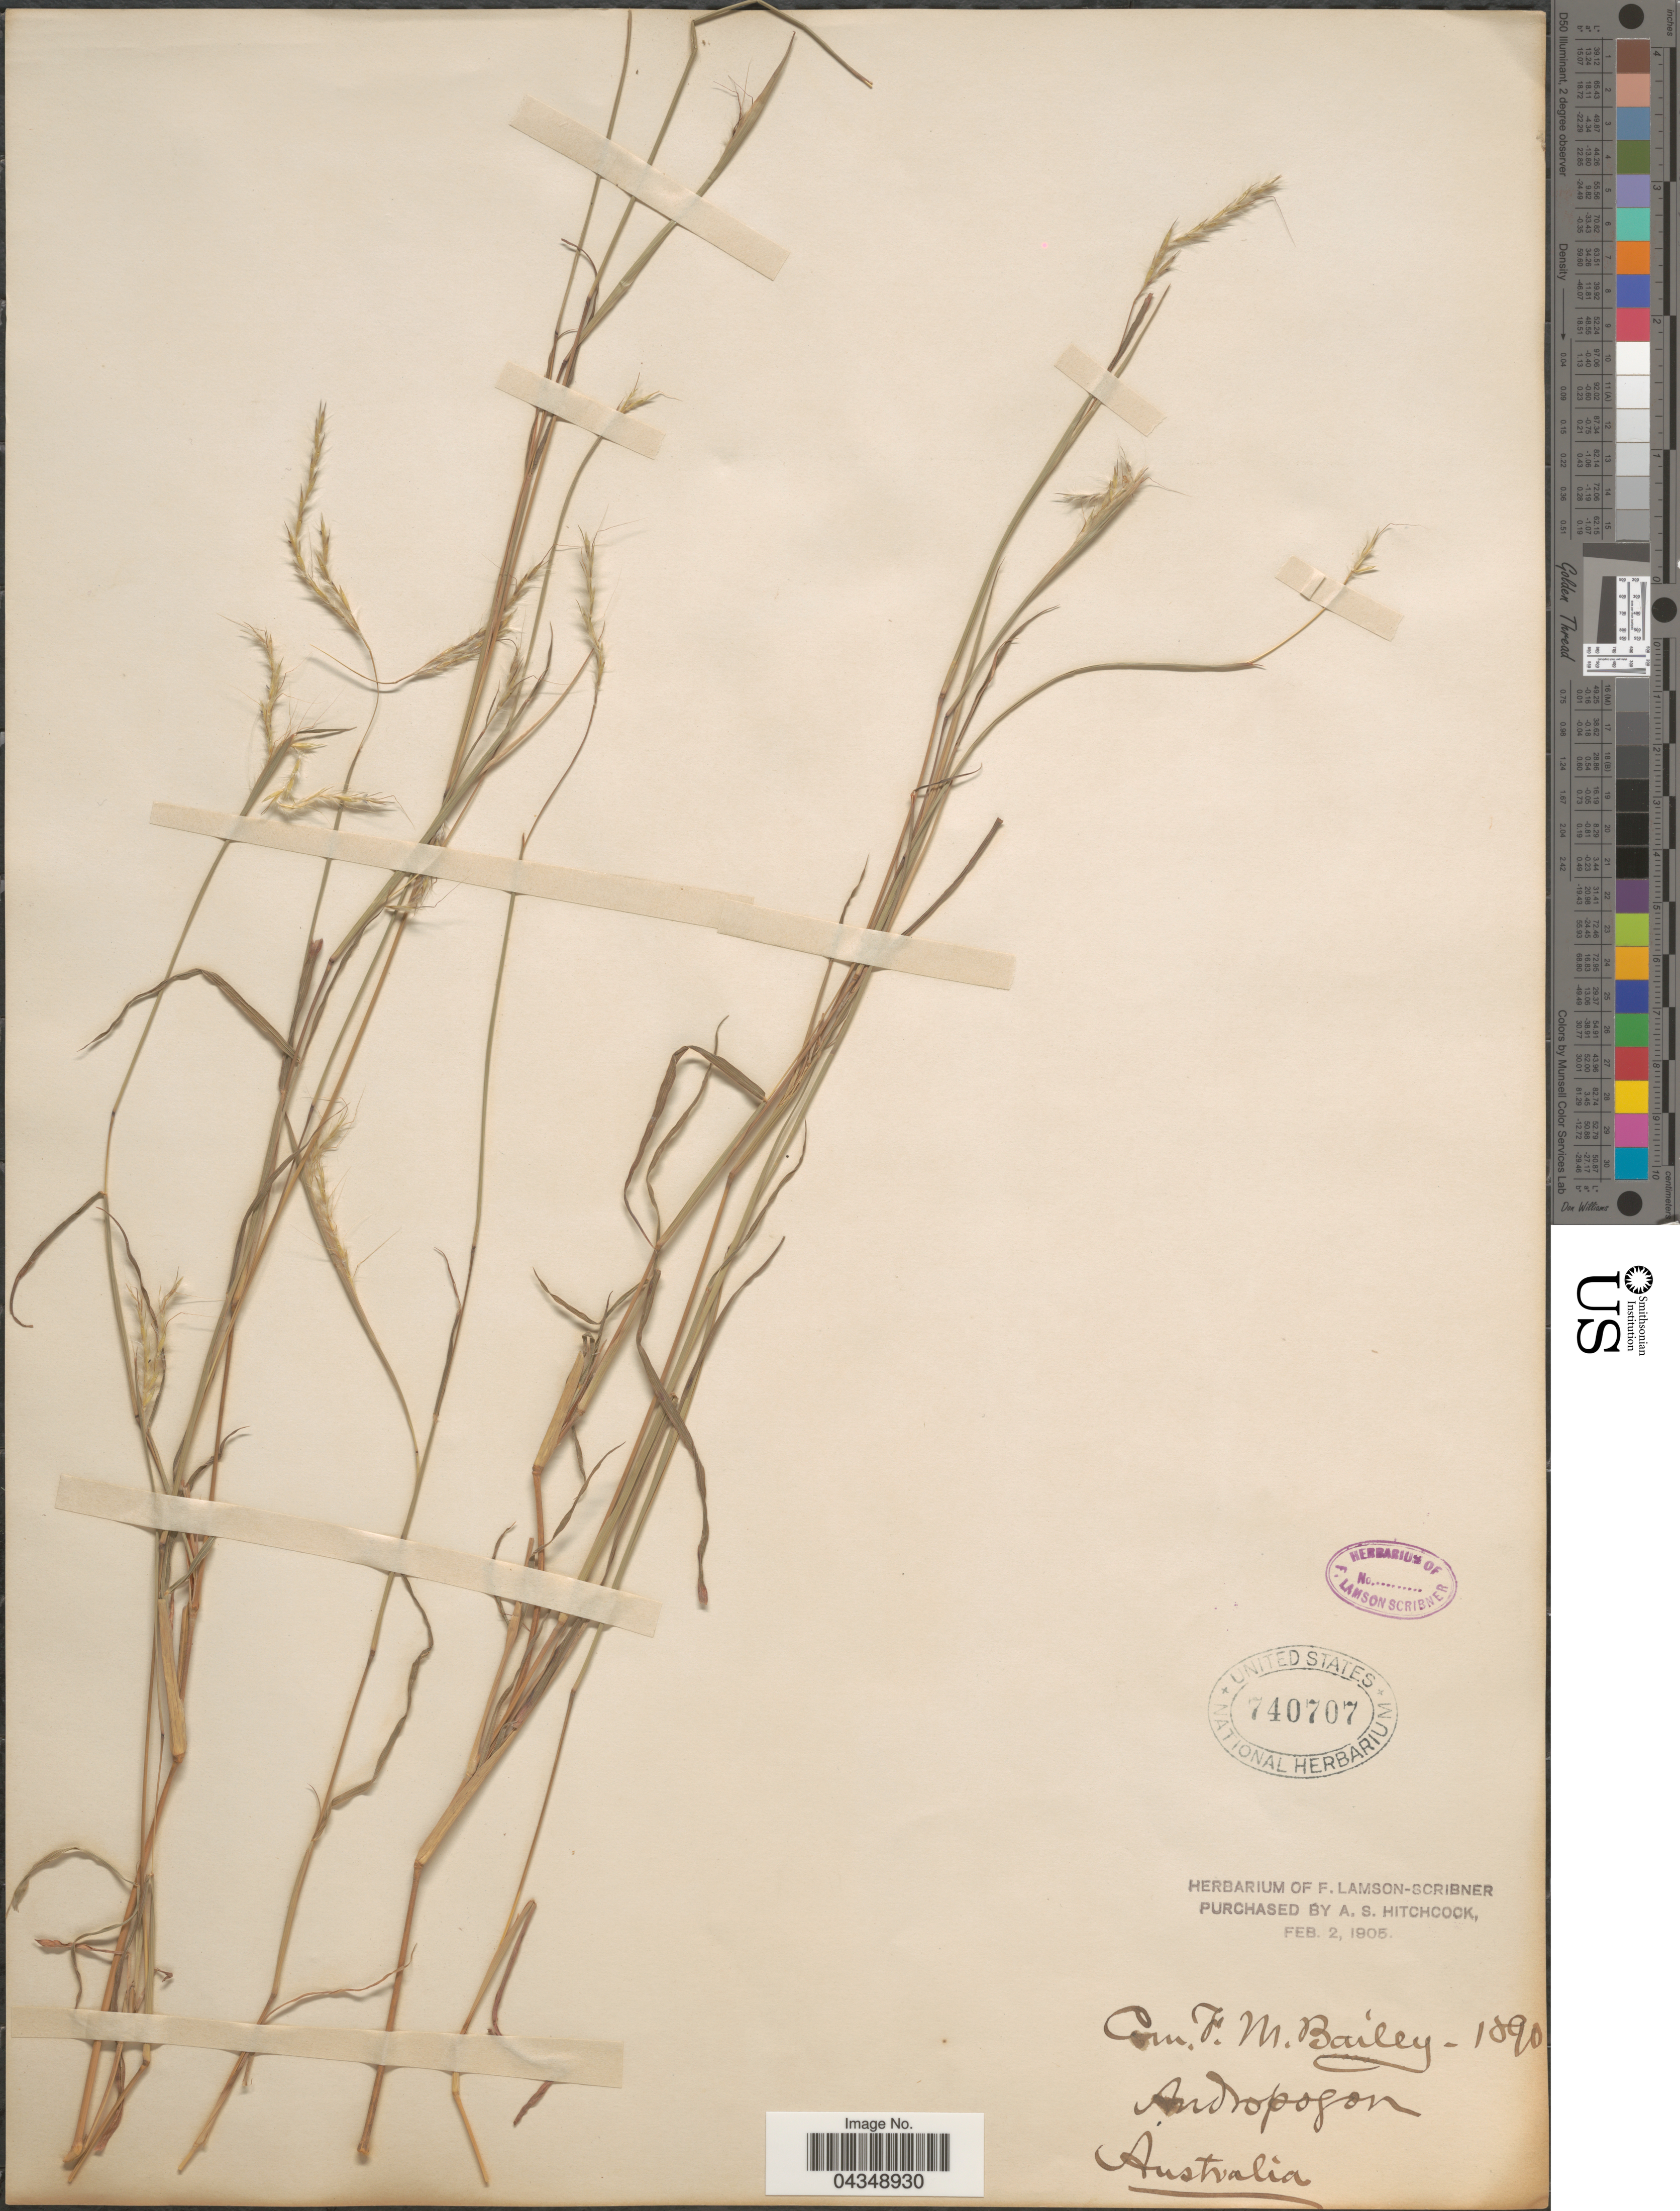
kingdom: Plantae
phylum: Tracheophyta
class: Liliopsida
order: Poales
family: Poaceae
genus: Bothriochloa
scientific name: Bothriochloa decipiens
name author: (Hack.) C. E. Hubb.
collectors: ex herb. F. Lamson Scribner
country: Australia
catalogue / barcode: US 740707